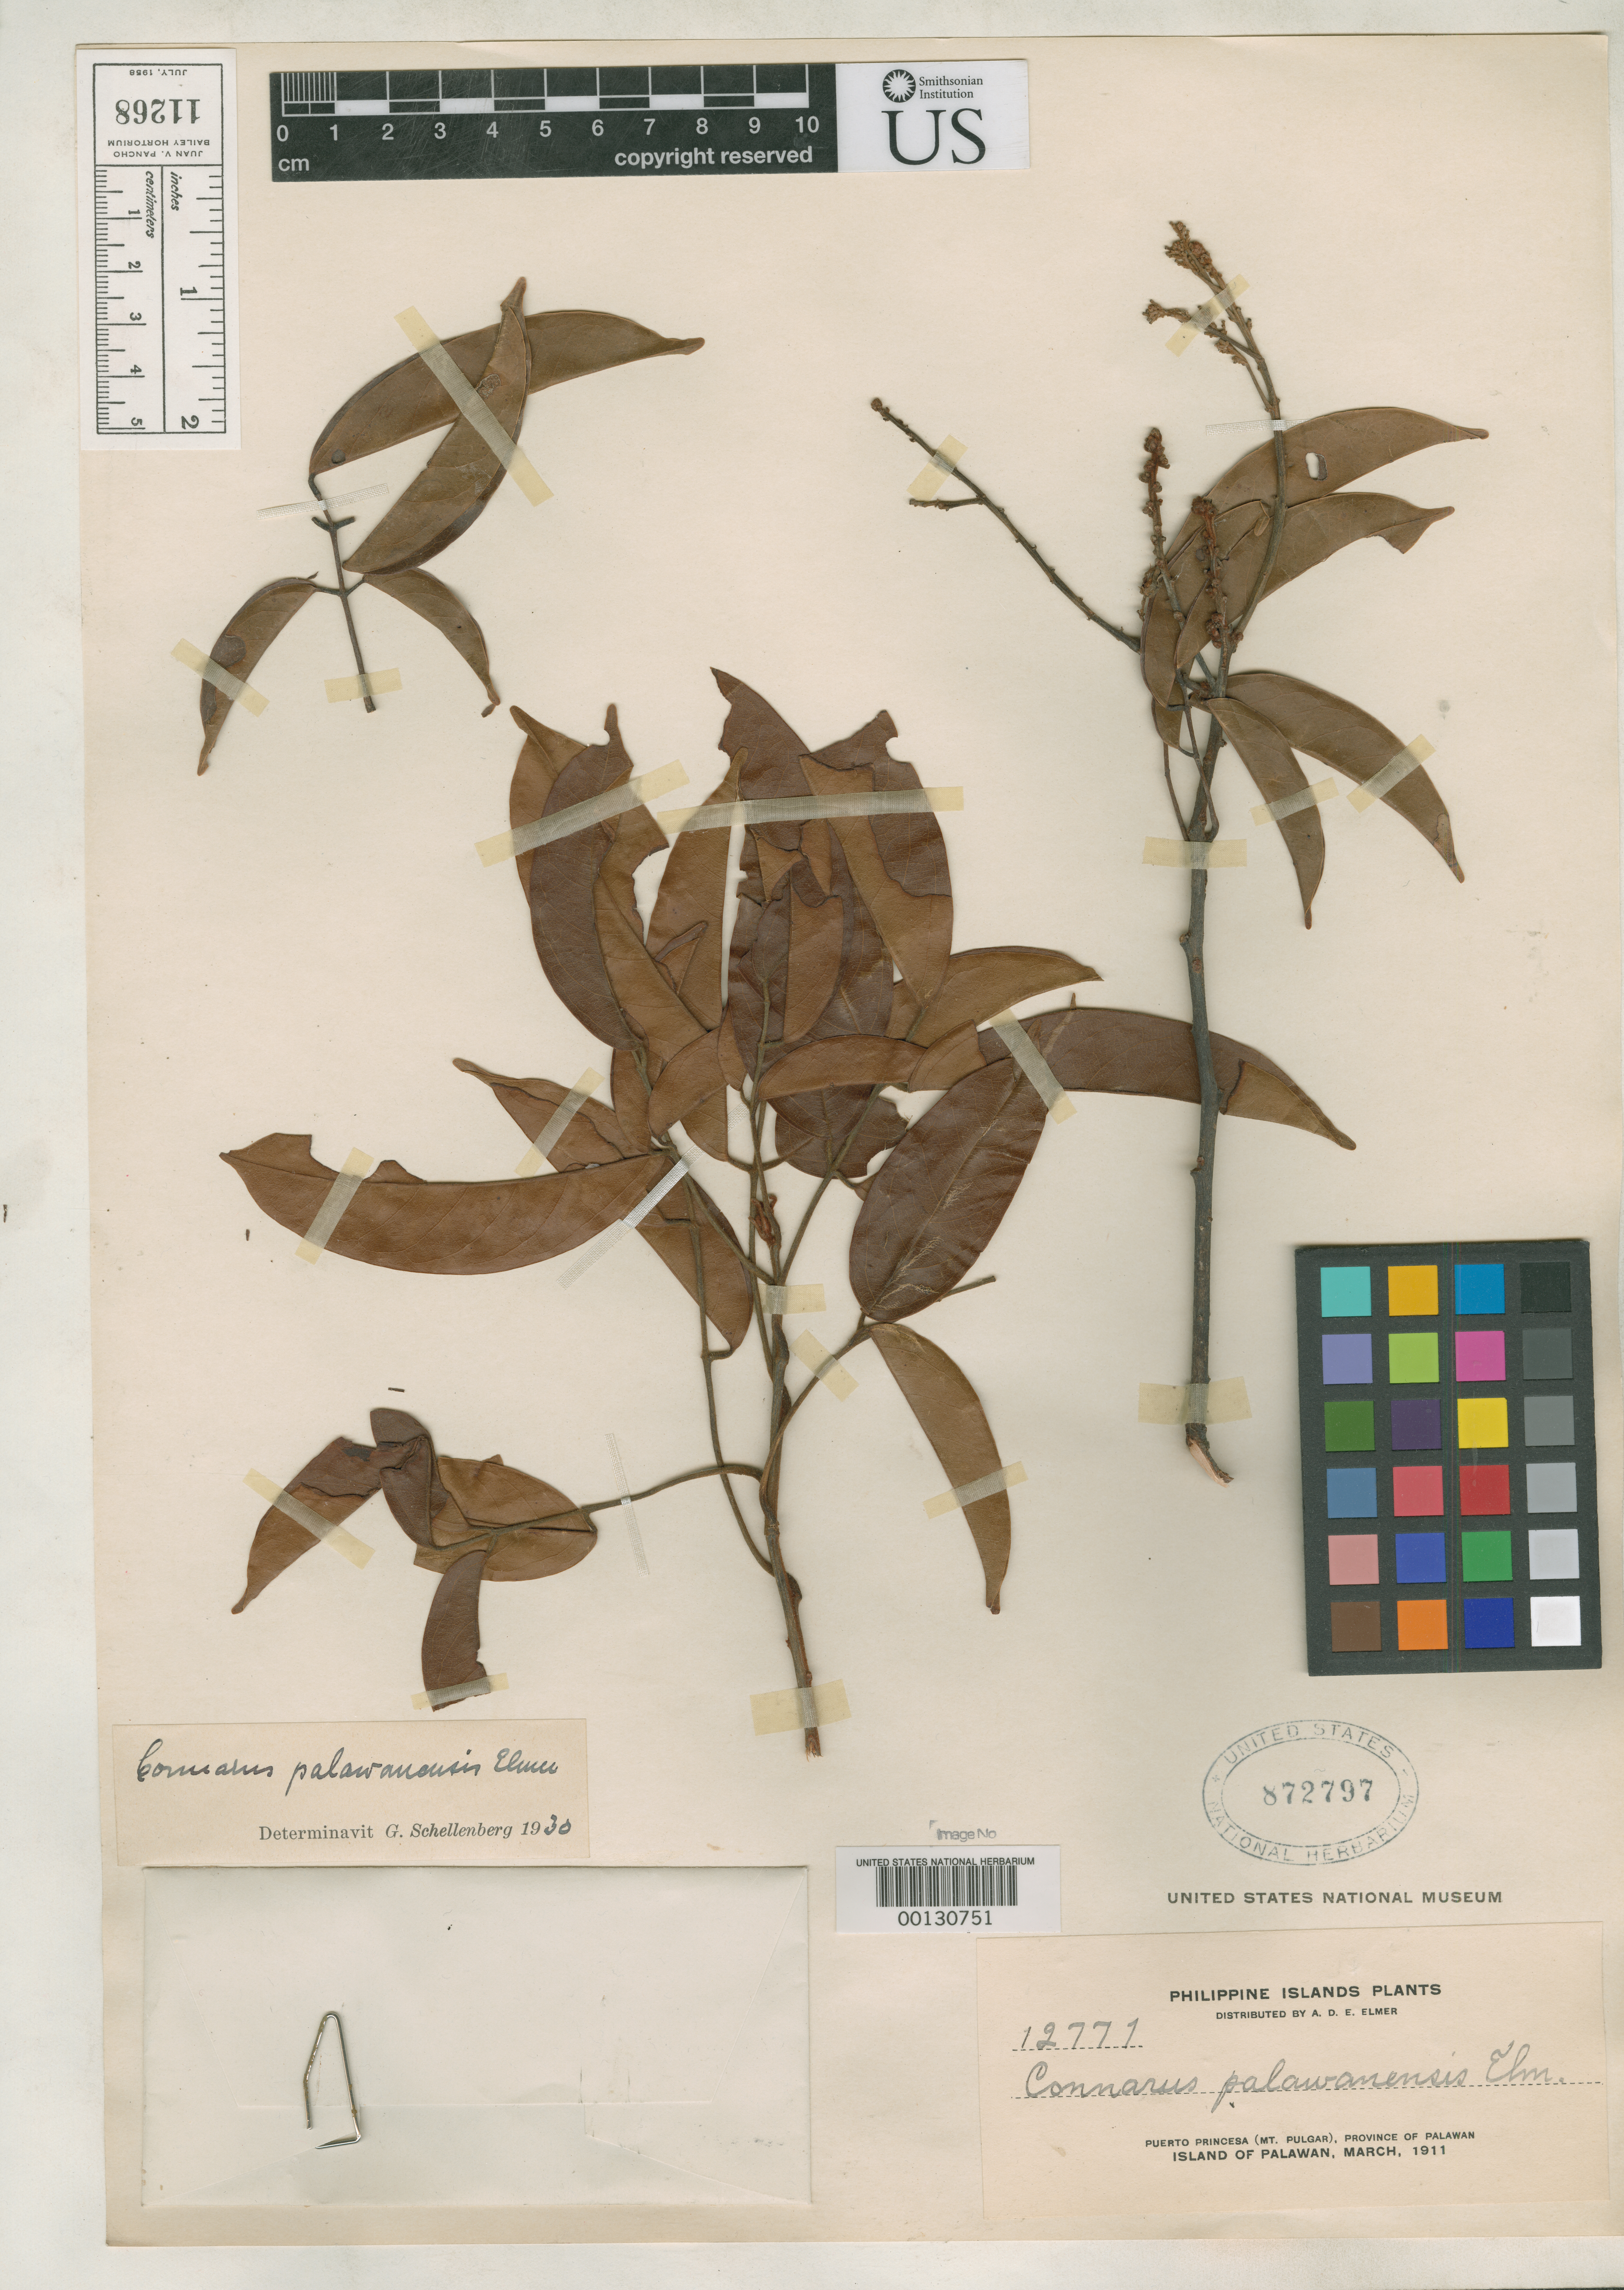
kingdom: Plantae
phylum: Tracheophyta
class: Magnoliopsida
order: Oxalidales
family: Connaraceae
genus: Connarus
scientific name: Connarus palawanensis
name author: Elmer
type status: Isotype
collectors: A. D. E. Elmer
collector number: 12771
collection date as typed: Mar 1911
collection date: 1911-03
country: Philippines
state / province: Mimaropa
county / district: Palawan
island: Palawan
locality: Puerto Princesca, Mt. Pulgar.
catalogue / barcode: US 872797